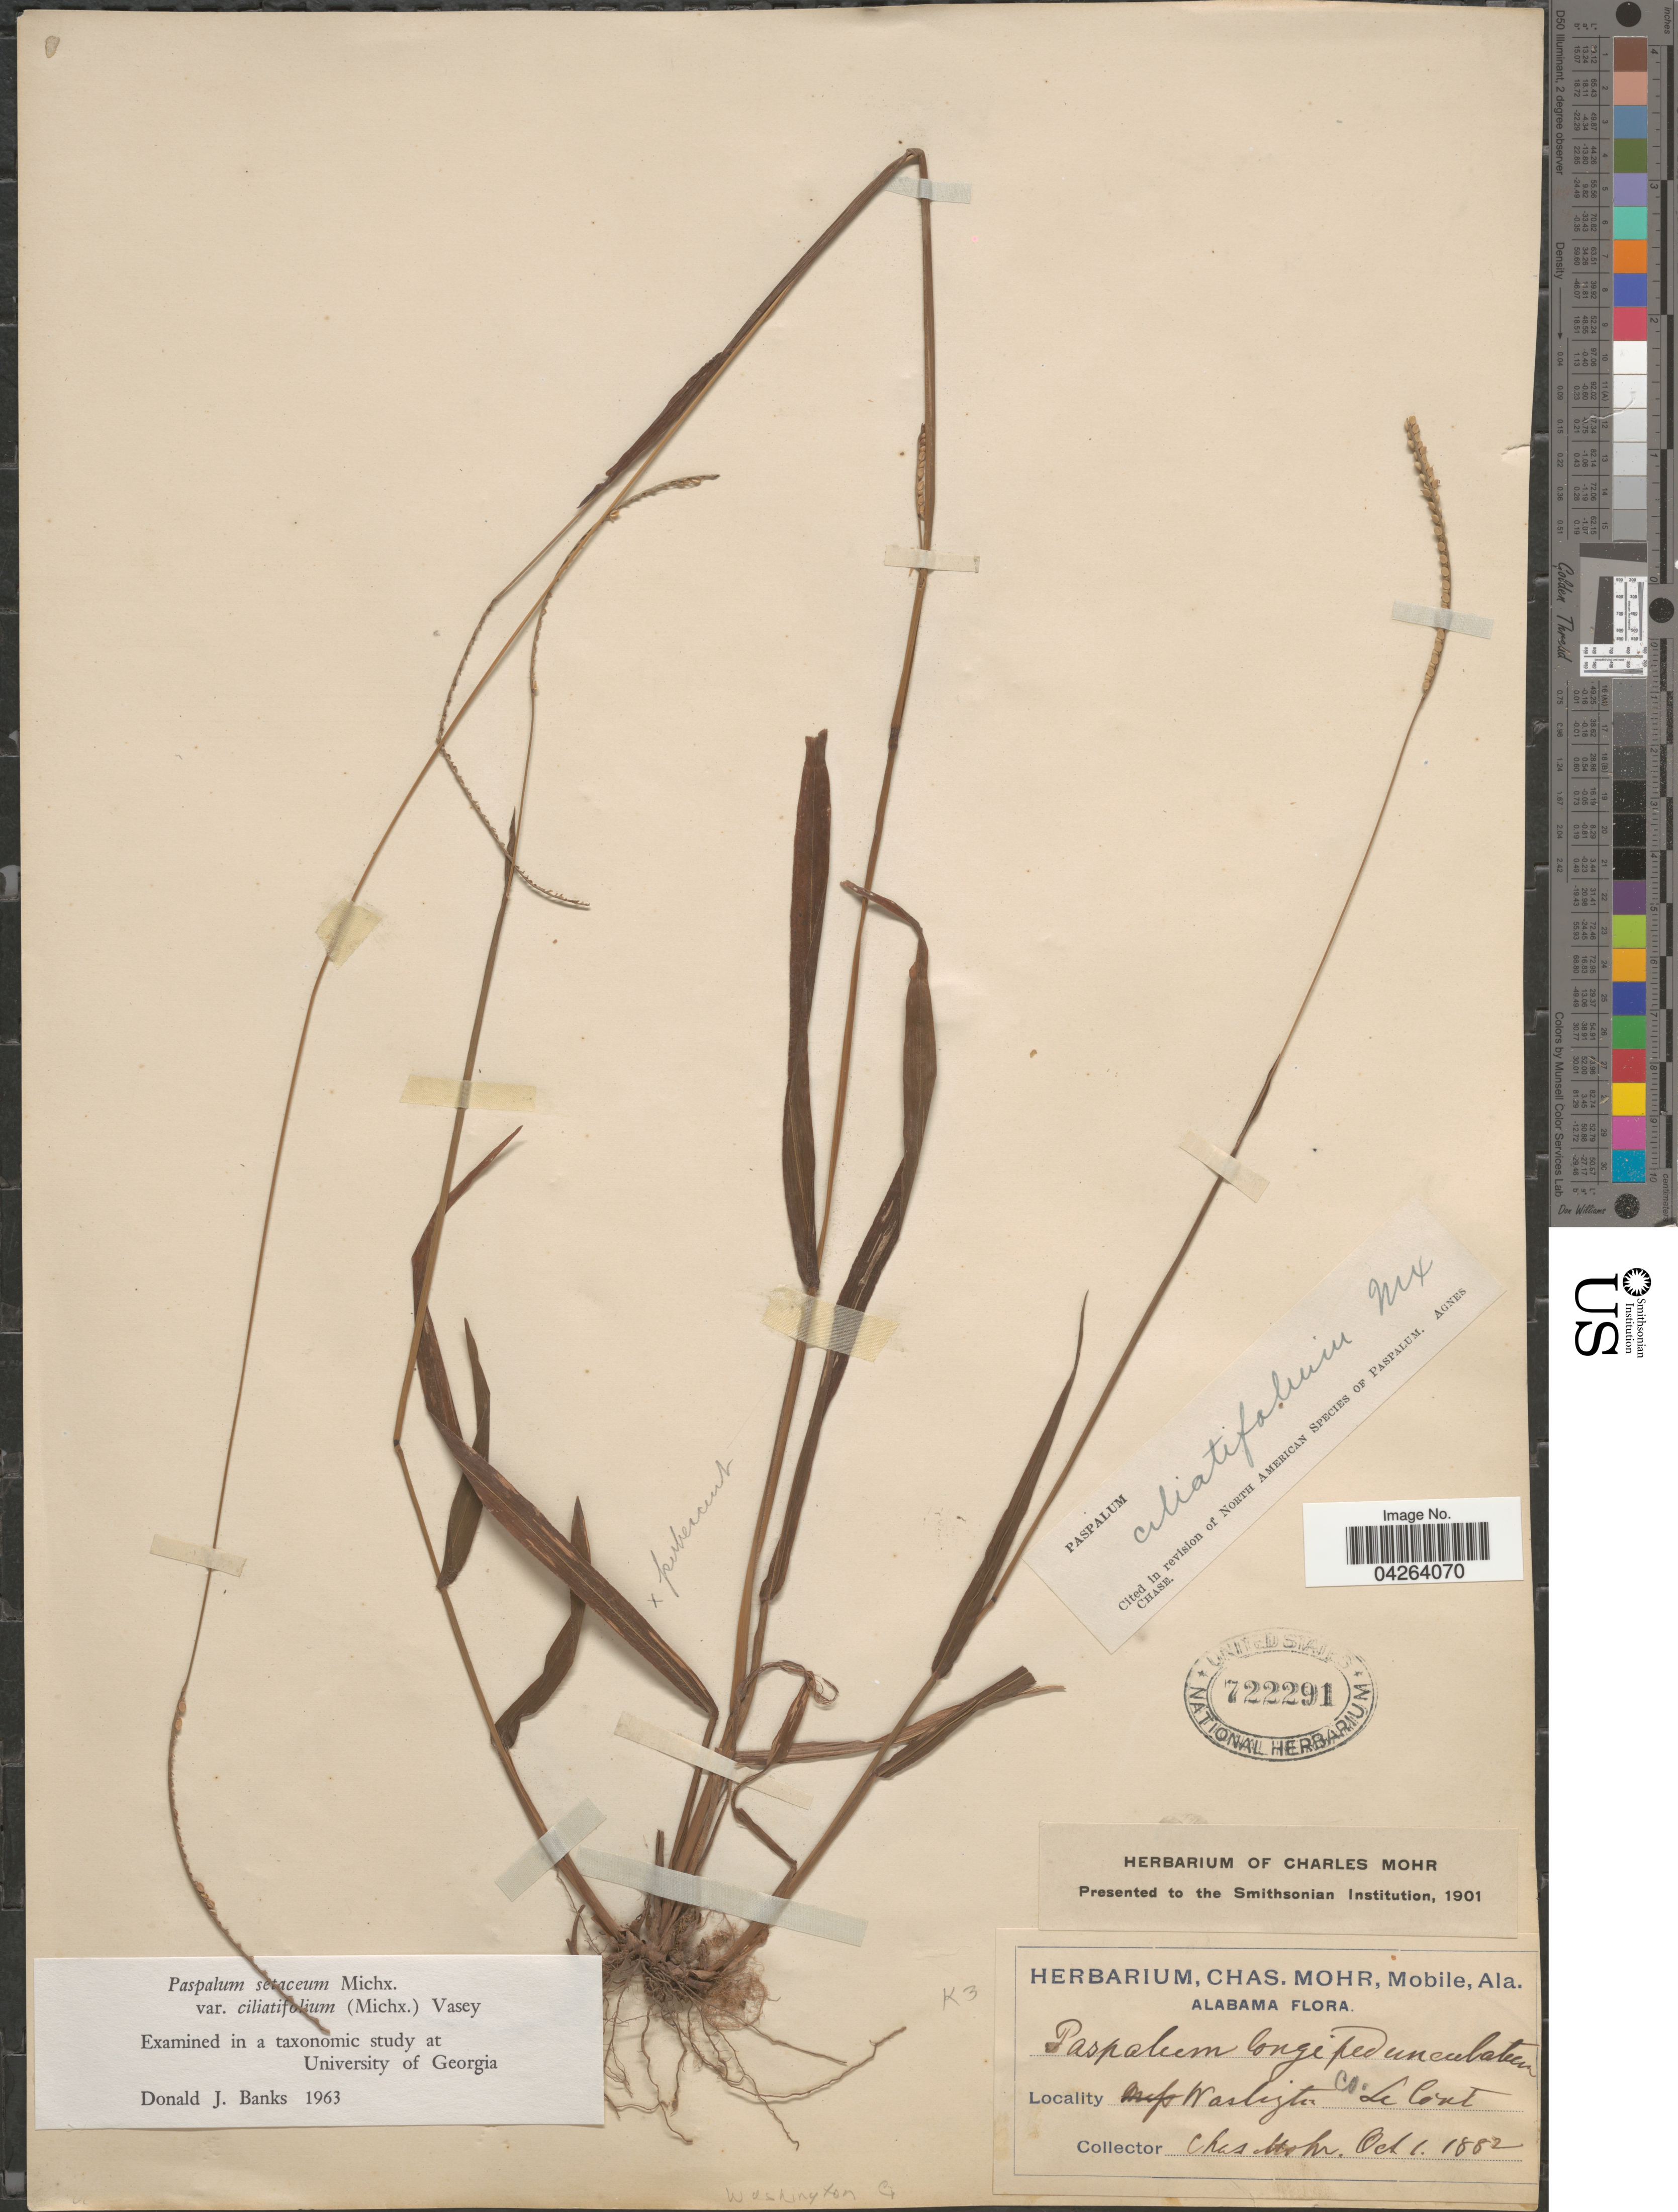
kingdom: Plantae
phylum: Tracheophyta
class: Liliopsida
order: Poales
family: Poaceae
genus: Paspalum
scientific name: Paspalum setaceum var. ciliatifolium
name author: (Michx.) Vasey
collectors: Mohr, C. T. (herbarium)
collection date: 1882-10-01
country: United States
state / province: Alabama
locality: Washington Co. Le Cont.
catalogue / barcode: US 722291